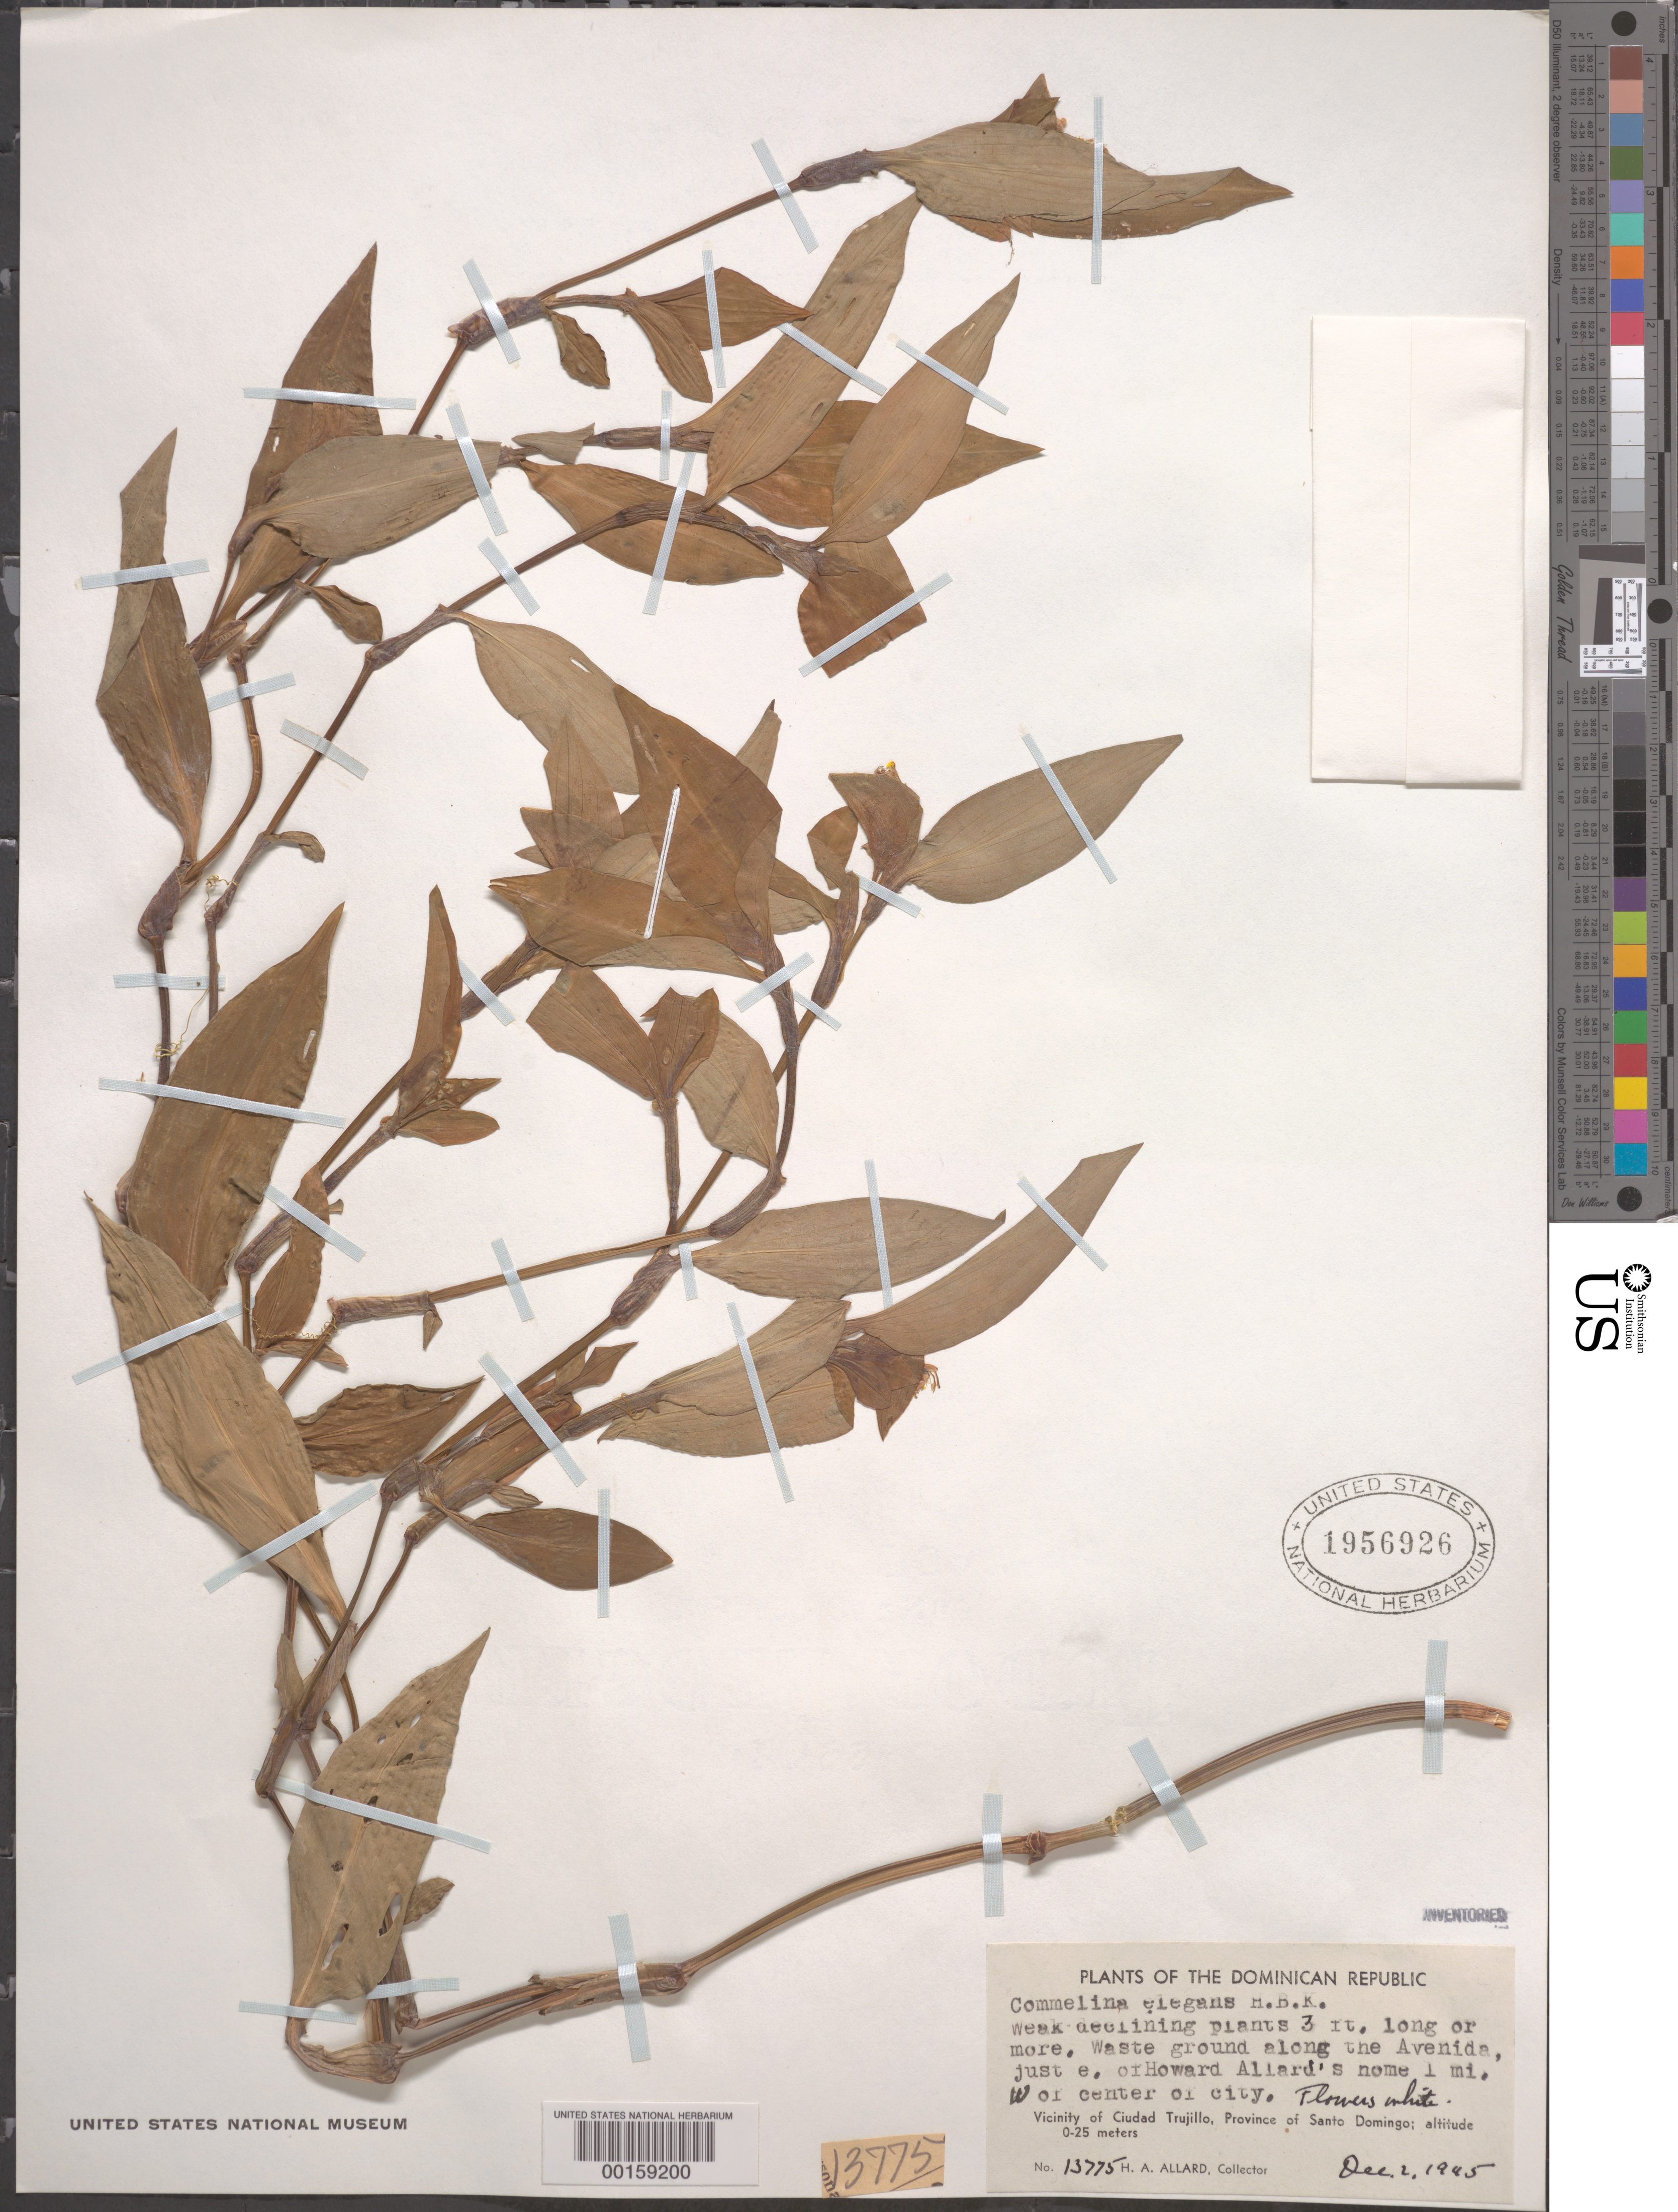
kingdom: Plantae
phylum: Tracheophyta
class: Liliopsida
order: Commelinales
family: Commelinaceae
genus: Commelina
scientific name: Commelina erecta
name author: L.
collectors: H. A. Allard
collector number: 13775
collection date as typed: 02 Dec 1945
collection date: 1945-12-02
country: Dominican Republic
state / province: Distrito Nacional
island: Hispaniola Island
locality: Ciudad trujillo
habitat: Waste ground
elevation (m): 0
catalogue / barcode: US 1956926